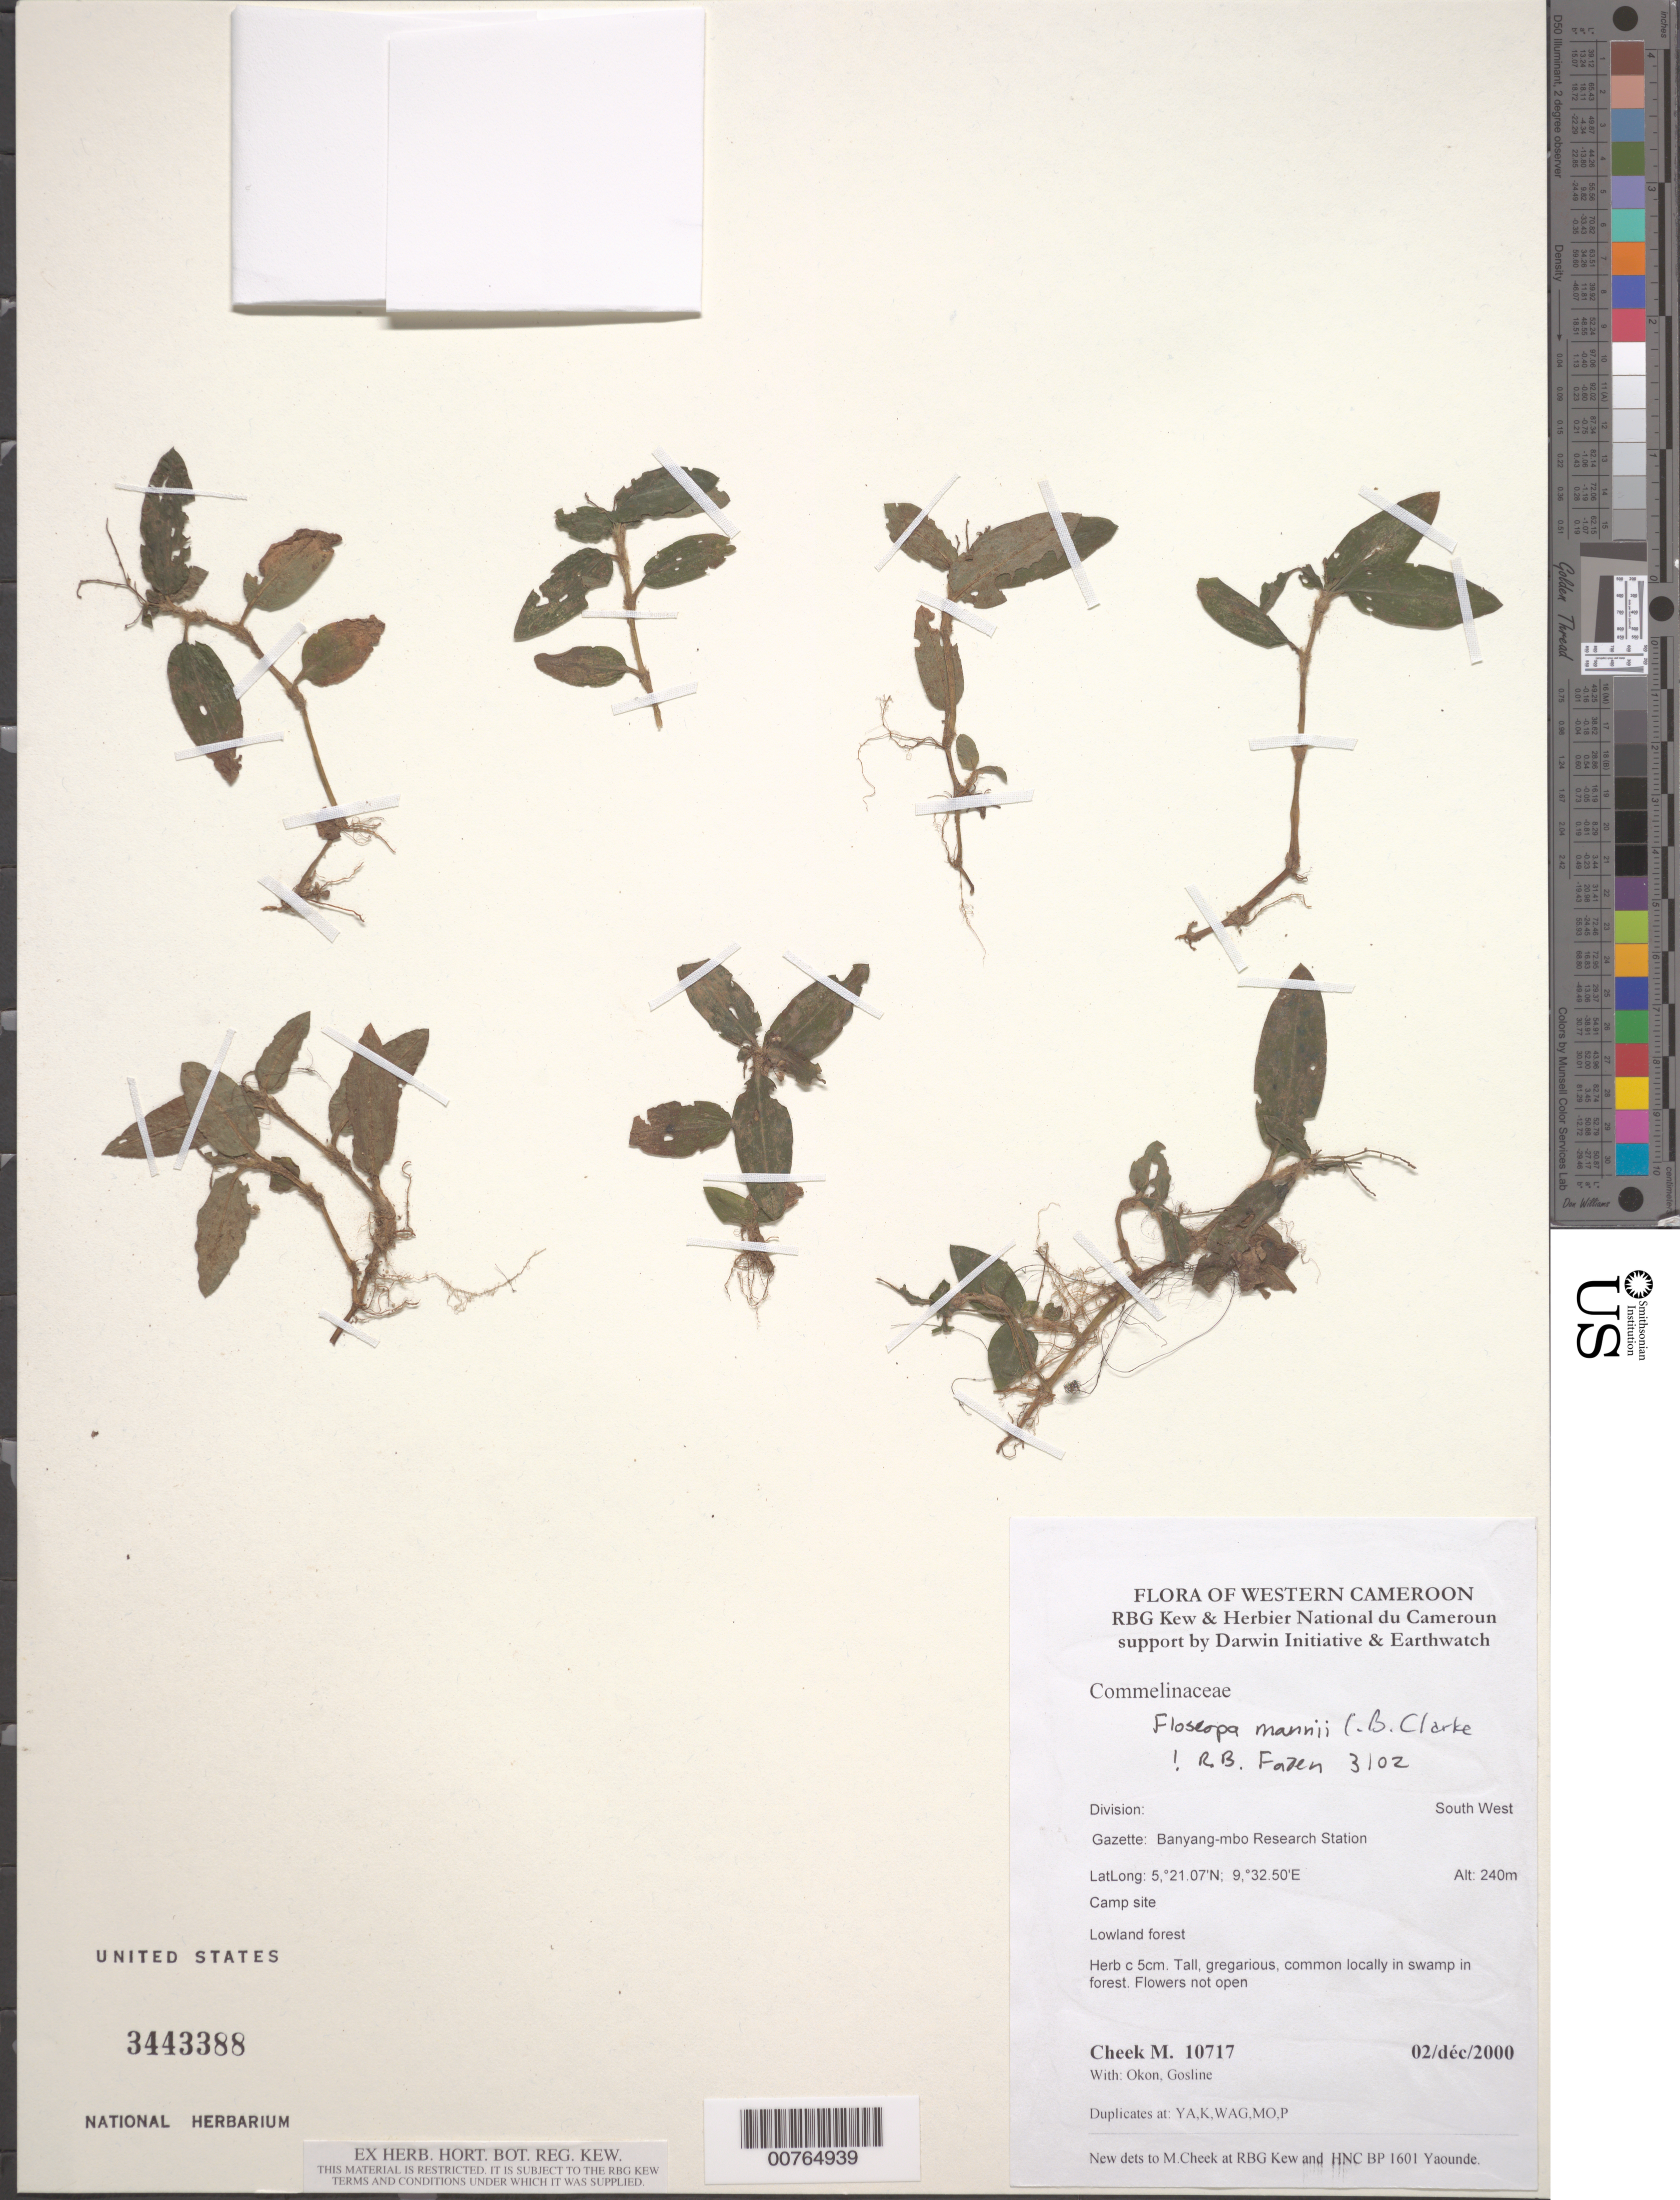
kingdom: Plantae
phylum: Tracheophyta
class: Liliopsida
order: Commelinales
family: Commelinaceae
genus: Floscopa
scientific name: Floscopa mannii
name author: C.B. Clarke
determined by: Faden, Robert B., (US), Smithsonian Institution - National Museum of Natural History (UNITED STATES)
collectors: M. Cheek, -. Okon & -. Gosline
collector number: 10717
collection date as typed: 02 Dec 2000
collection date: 2000-12-02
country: Cameroon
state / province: Sud-Ouest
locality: Gazette, Banyang-mbo Research Station.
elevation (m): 240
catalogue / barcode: US 3443388